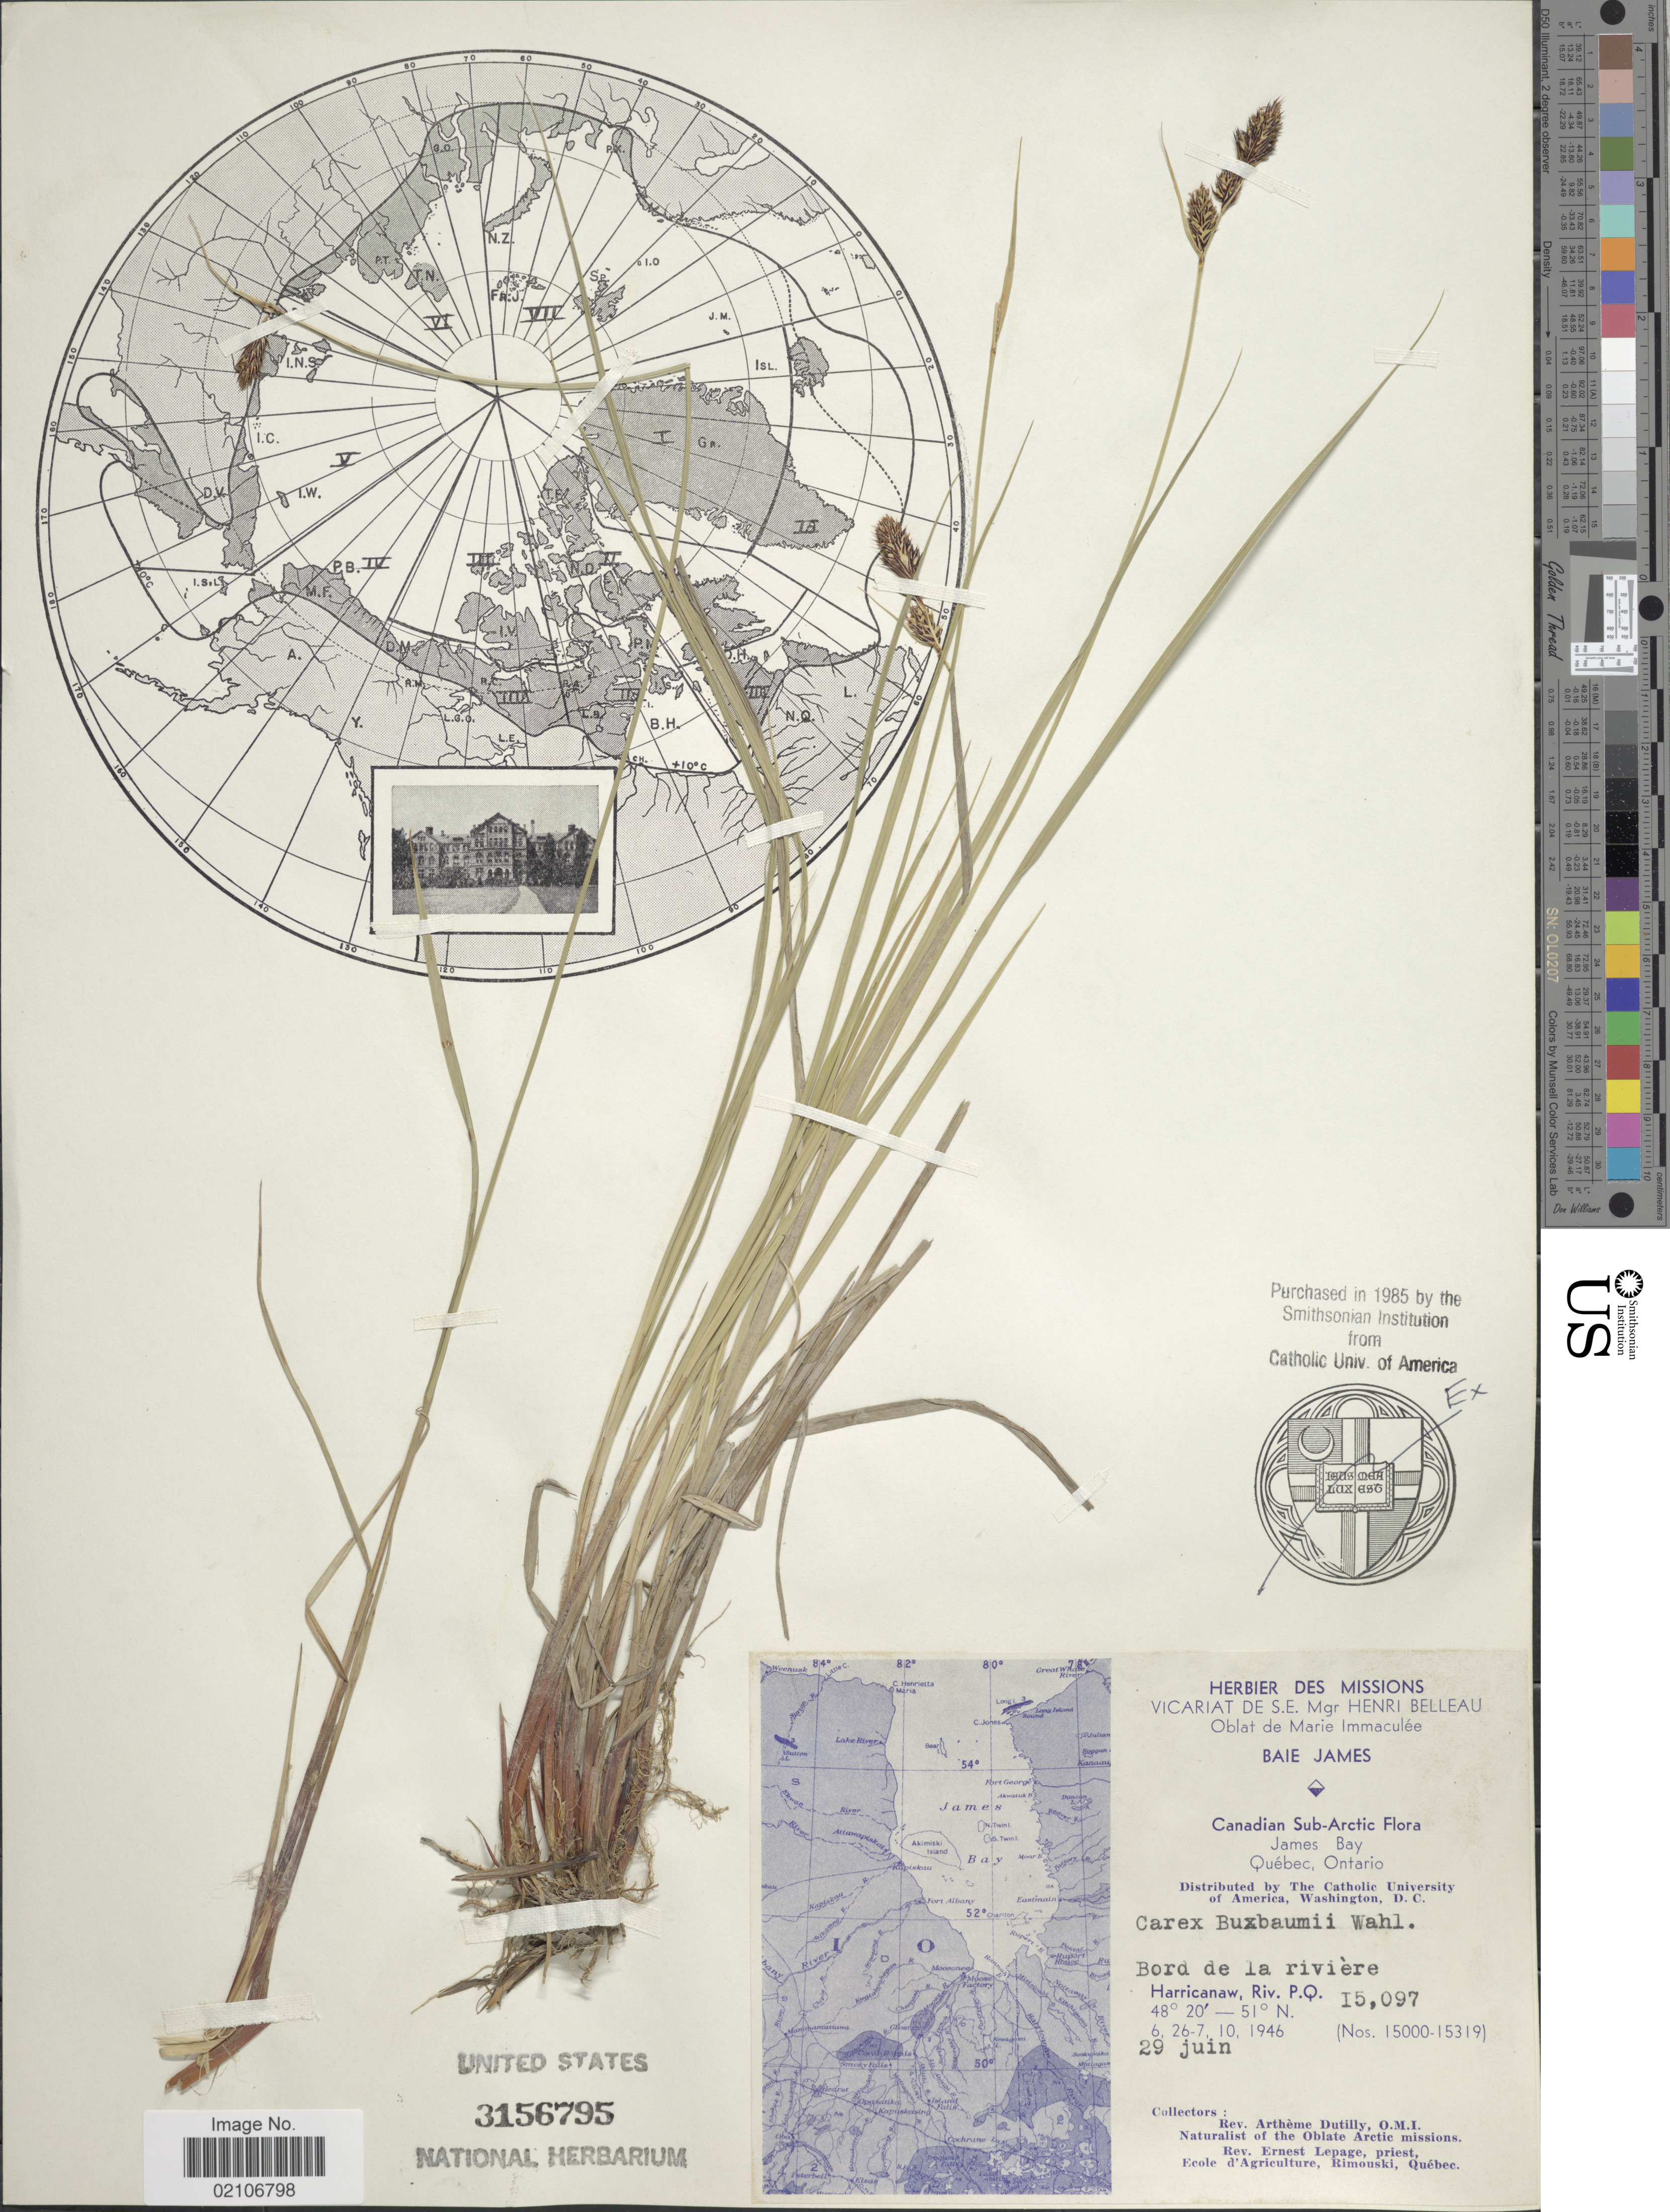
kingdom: Plantae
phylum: Tracheophyta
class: Liliopsida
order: Poales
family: Cyperaceae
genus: Carex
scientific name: Carex buxbaumii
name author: Wahlenb.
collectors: A. Dutilly & E. Lepage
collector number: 15097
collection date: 1946-07-26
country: Canada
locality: Canadian Sub-Arctic, James Bay, Quebec, Ontario. Bord de la riviere, Harricanaw, Riv. P.Q.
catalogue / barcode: US 3156795